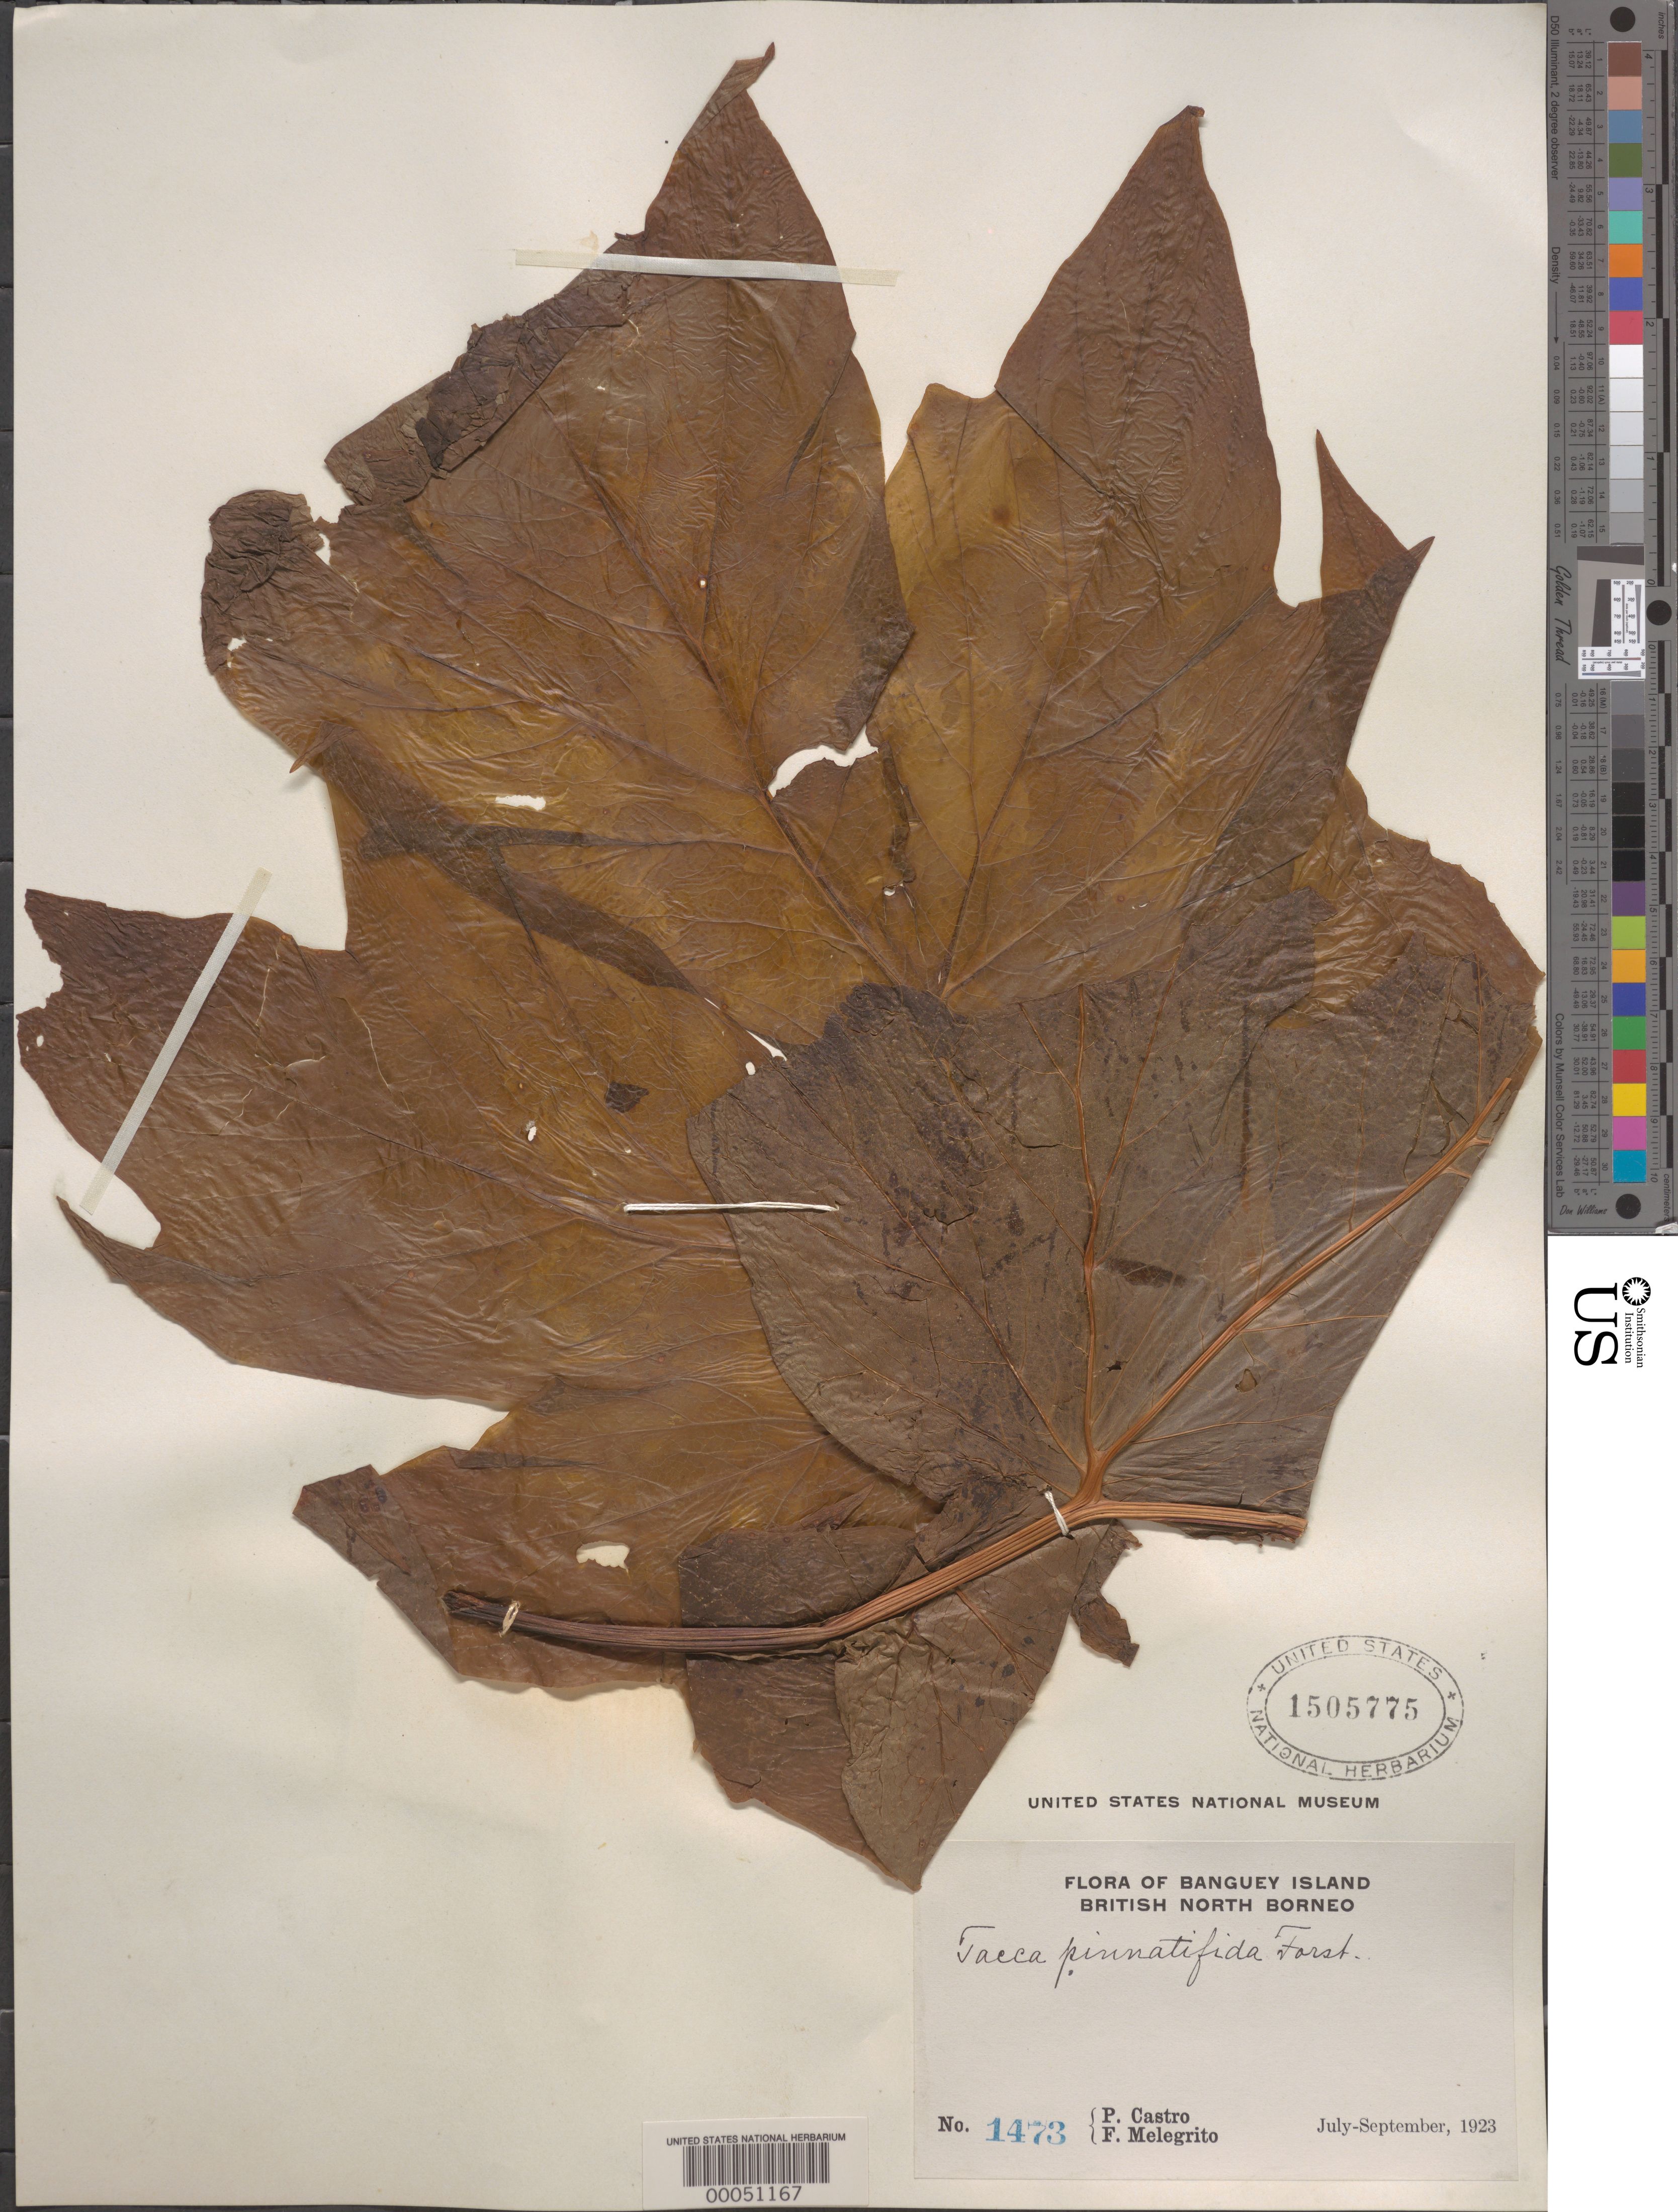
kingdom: Plantae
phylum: Tracheophyta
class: Liliopsida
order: Dioscoreales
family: Dioscoreaceae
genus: Tacca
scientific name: Tacca leontopetaloides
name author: (L.) Kuntze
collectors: P. Castro & F. Melegrito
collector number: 1473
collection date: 1923-07/1923-09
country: Malaysia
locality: Banguey Island. British North Borneo.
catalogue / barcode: US 1505775